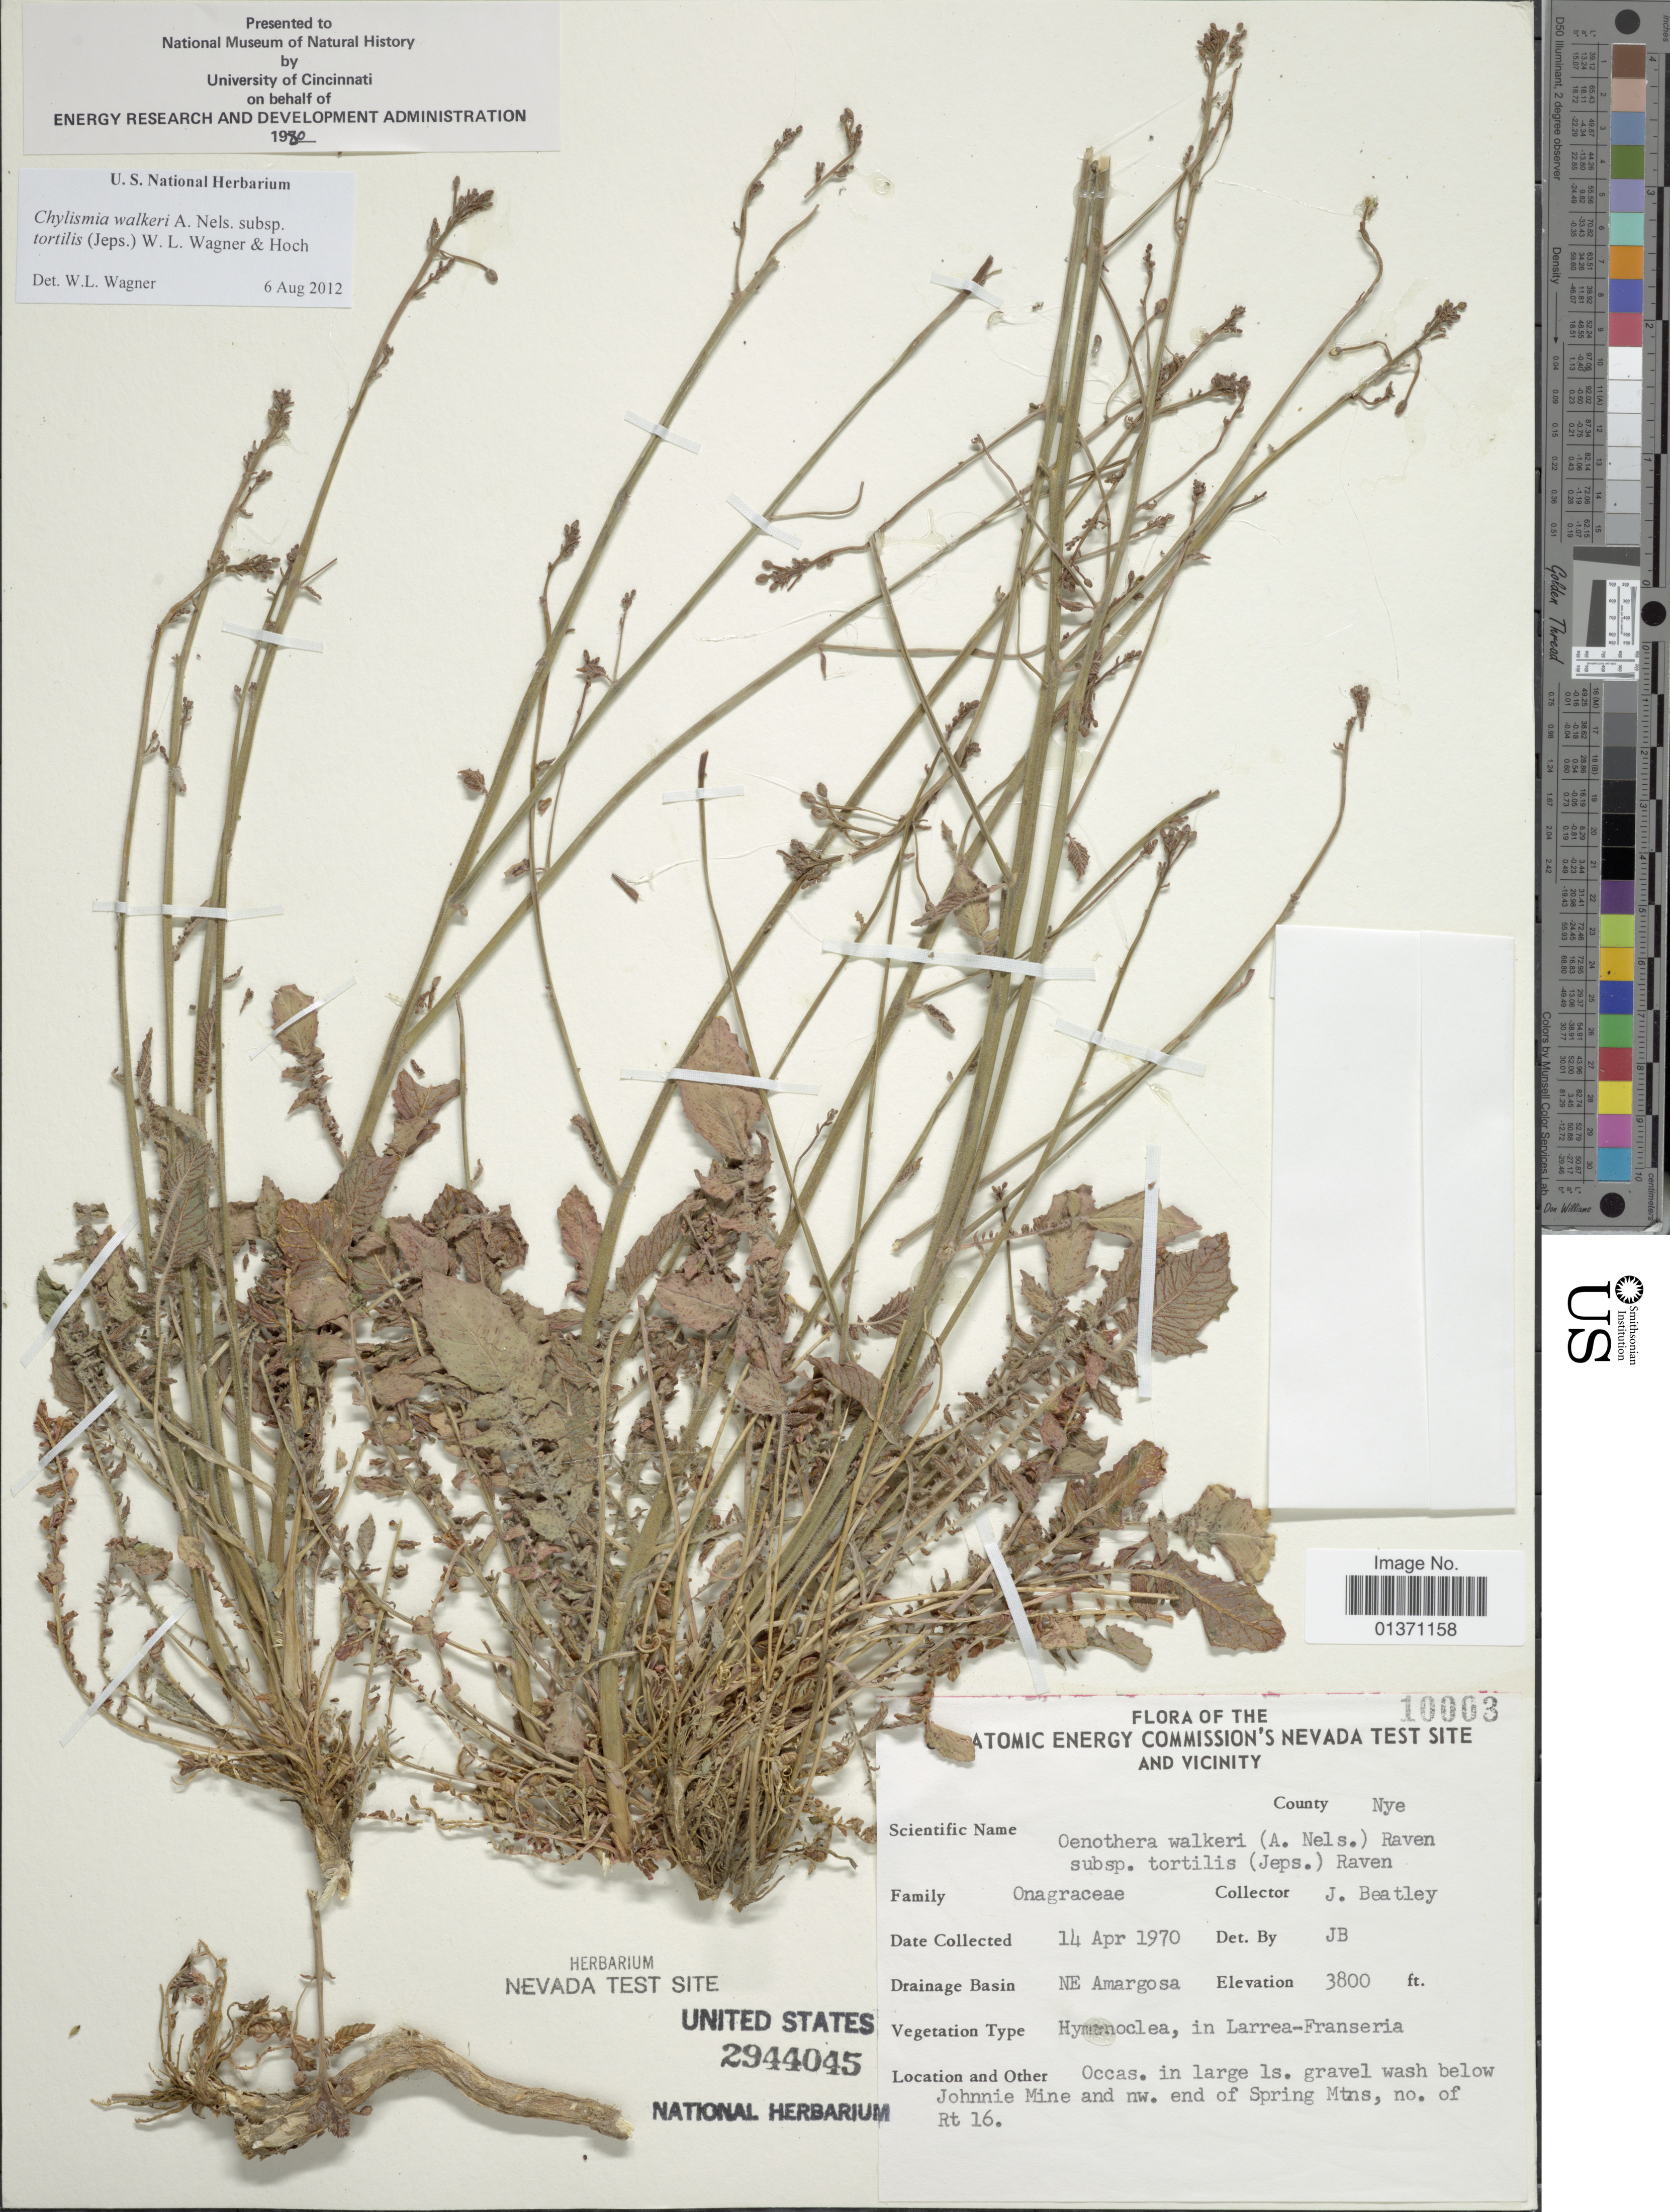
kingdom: Plantae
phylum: Tracheophyta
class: Magnoliopsida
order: Myrtales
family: Onagraceae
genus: Chylismia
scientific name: Chylismia walkeri subsp. tortilis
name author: (Jeps.) W.L. Wagner & Hoch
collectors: J. C. Beatley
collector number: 10003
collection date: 1970-04-14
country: United States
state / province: Nevada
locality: U. S. Atomic Energy Commission's Nevada Test Site and Vicinity, NE Amargosa, occas. in large ls. gravel wash below Johnnie Mine and nw. end of Spring Mtns, no. of Rt 16, County Nye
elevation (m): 1158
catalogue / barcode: US 2944045